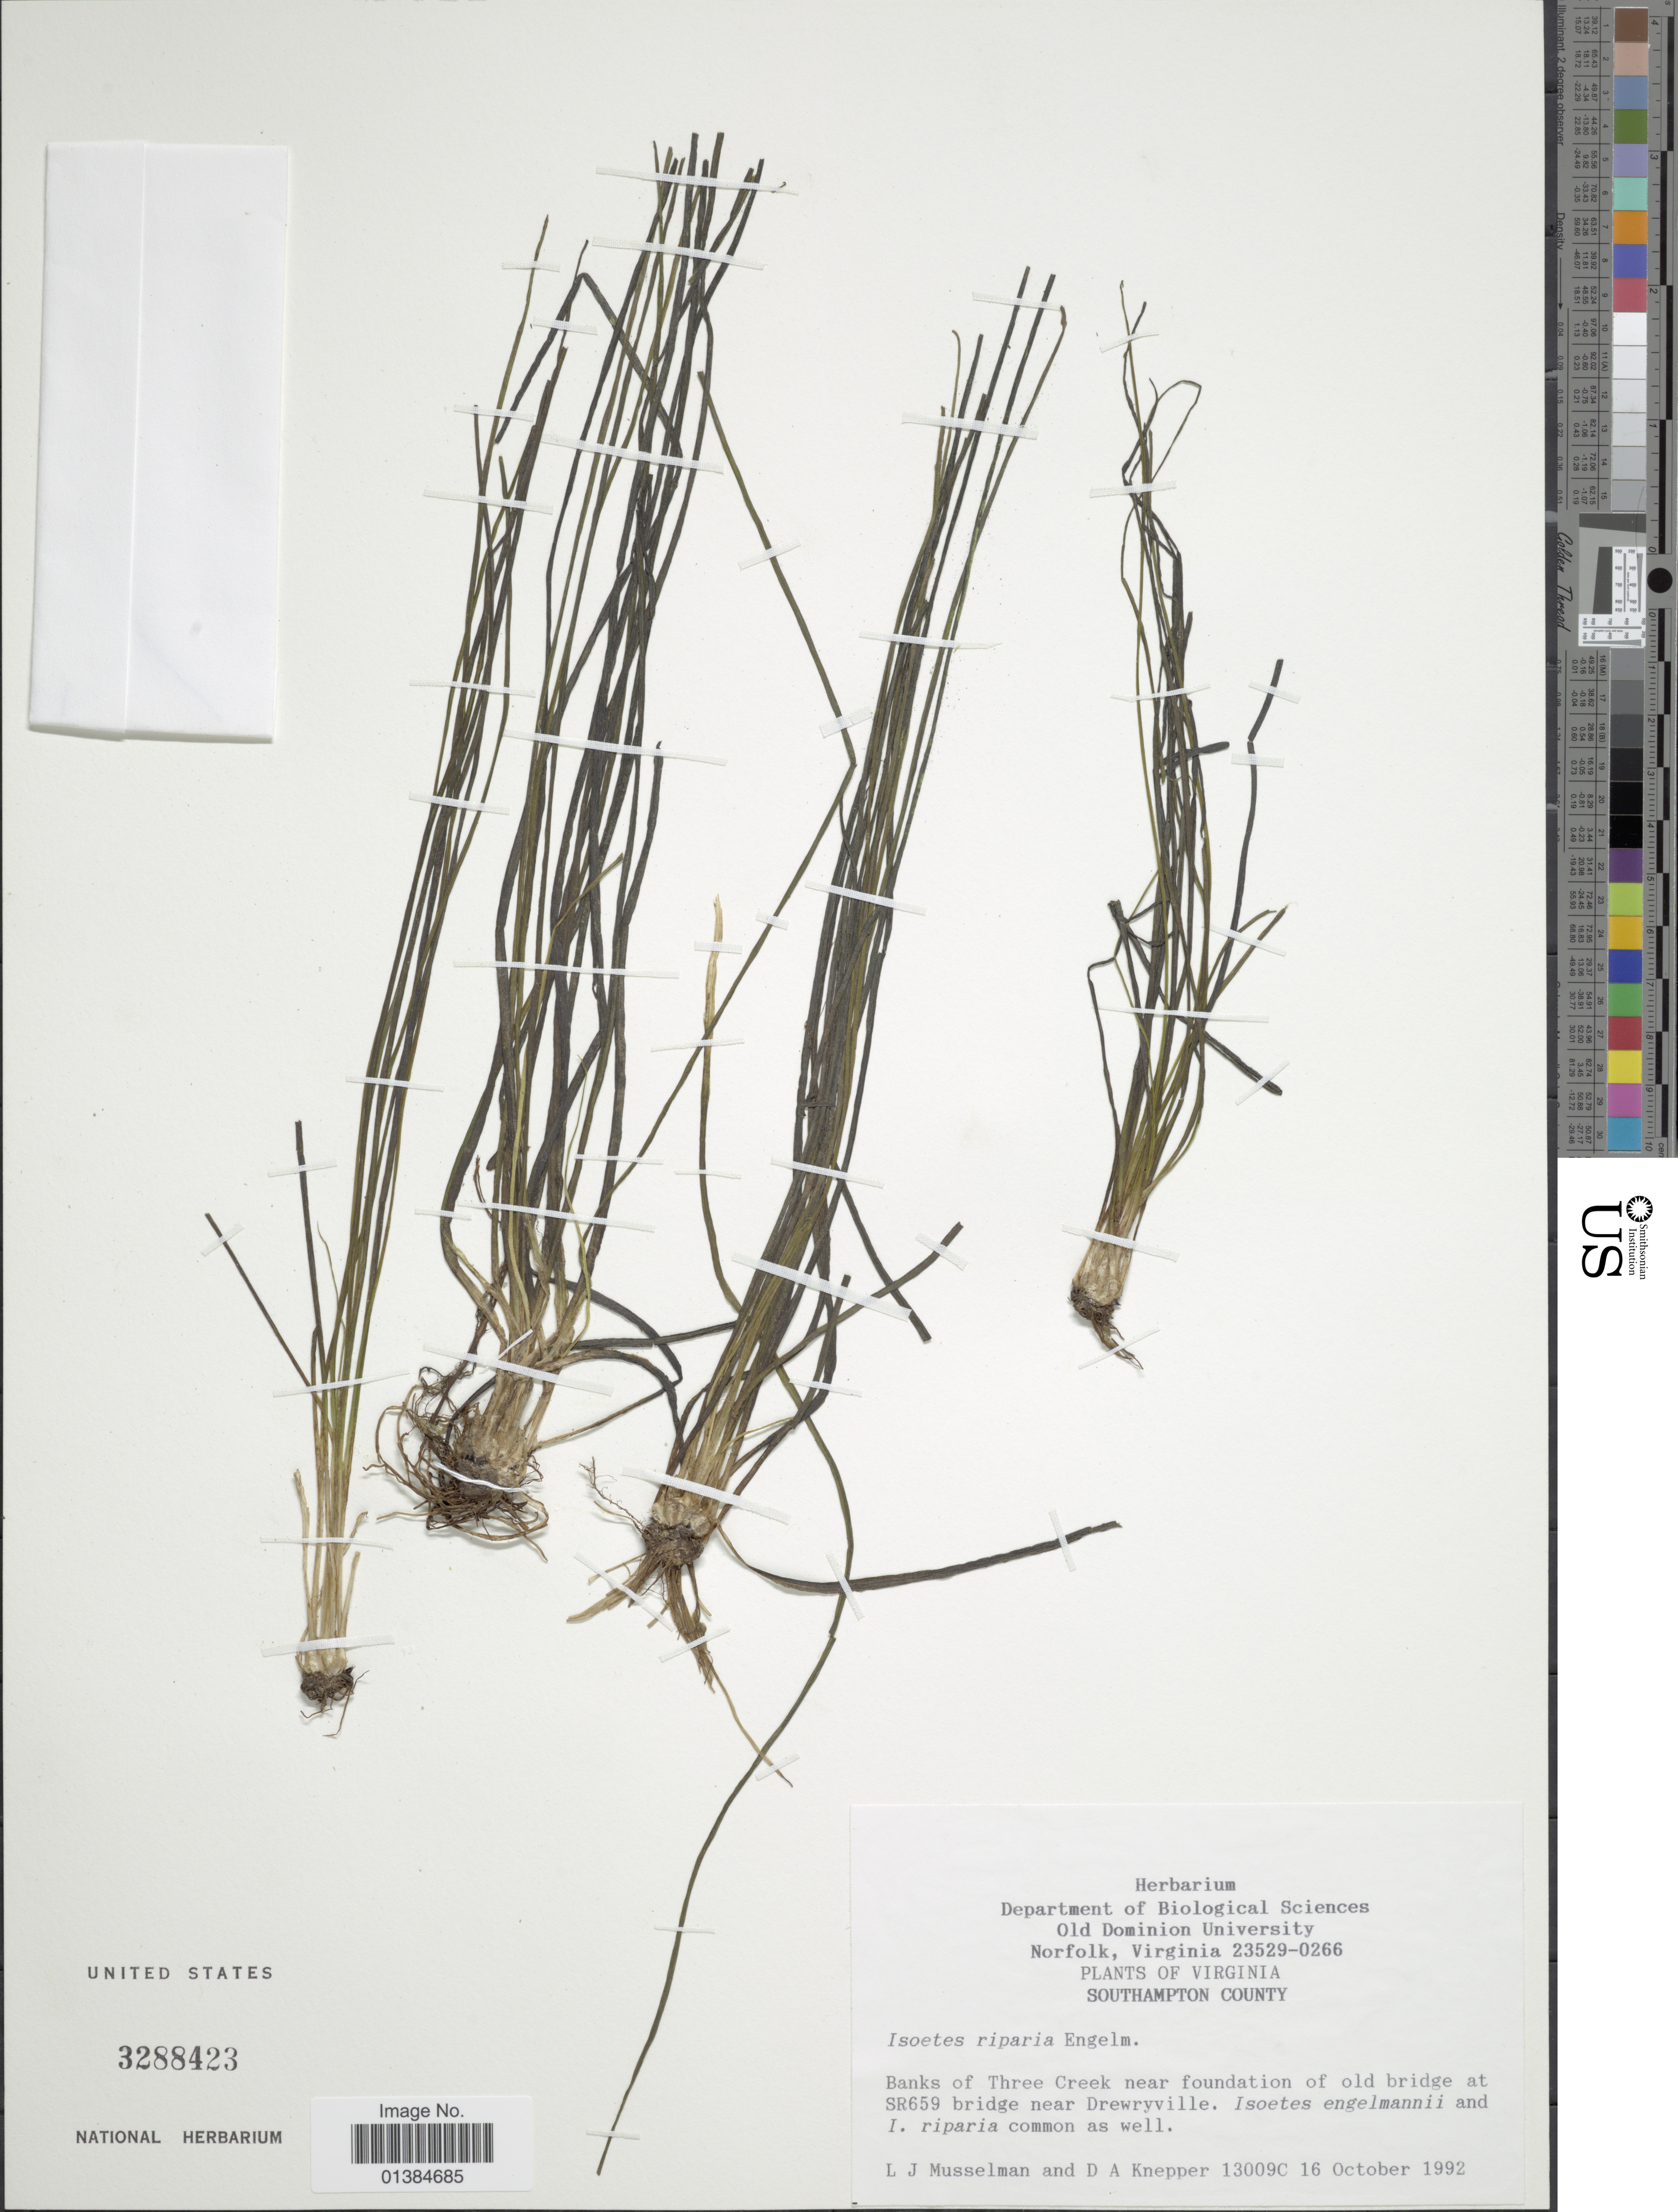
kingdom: Plantae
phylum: Tracheophyta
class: Lycopodiopsida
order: Isoetales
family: Isoetaceae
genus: Isoetes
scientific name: Isoetes riparia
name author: Engelm. ex A. Braun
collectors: L. J. Musselman & D. A. Knepper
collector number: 13009C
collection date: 1992-10-16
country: United States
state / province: Virginia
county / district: Southampton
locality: Southampton County. Banks of Three Creek near foundation of old bridge at SR659 bridge near Drewryville.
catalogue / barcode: US 3288423